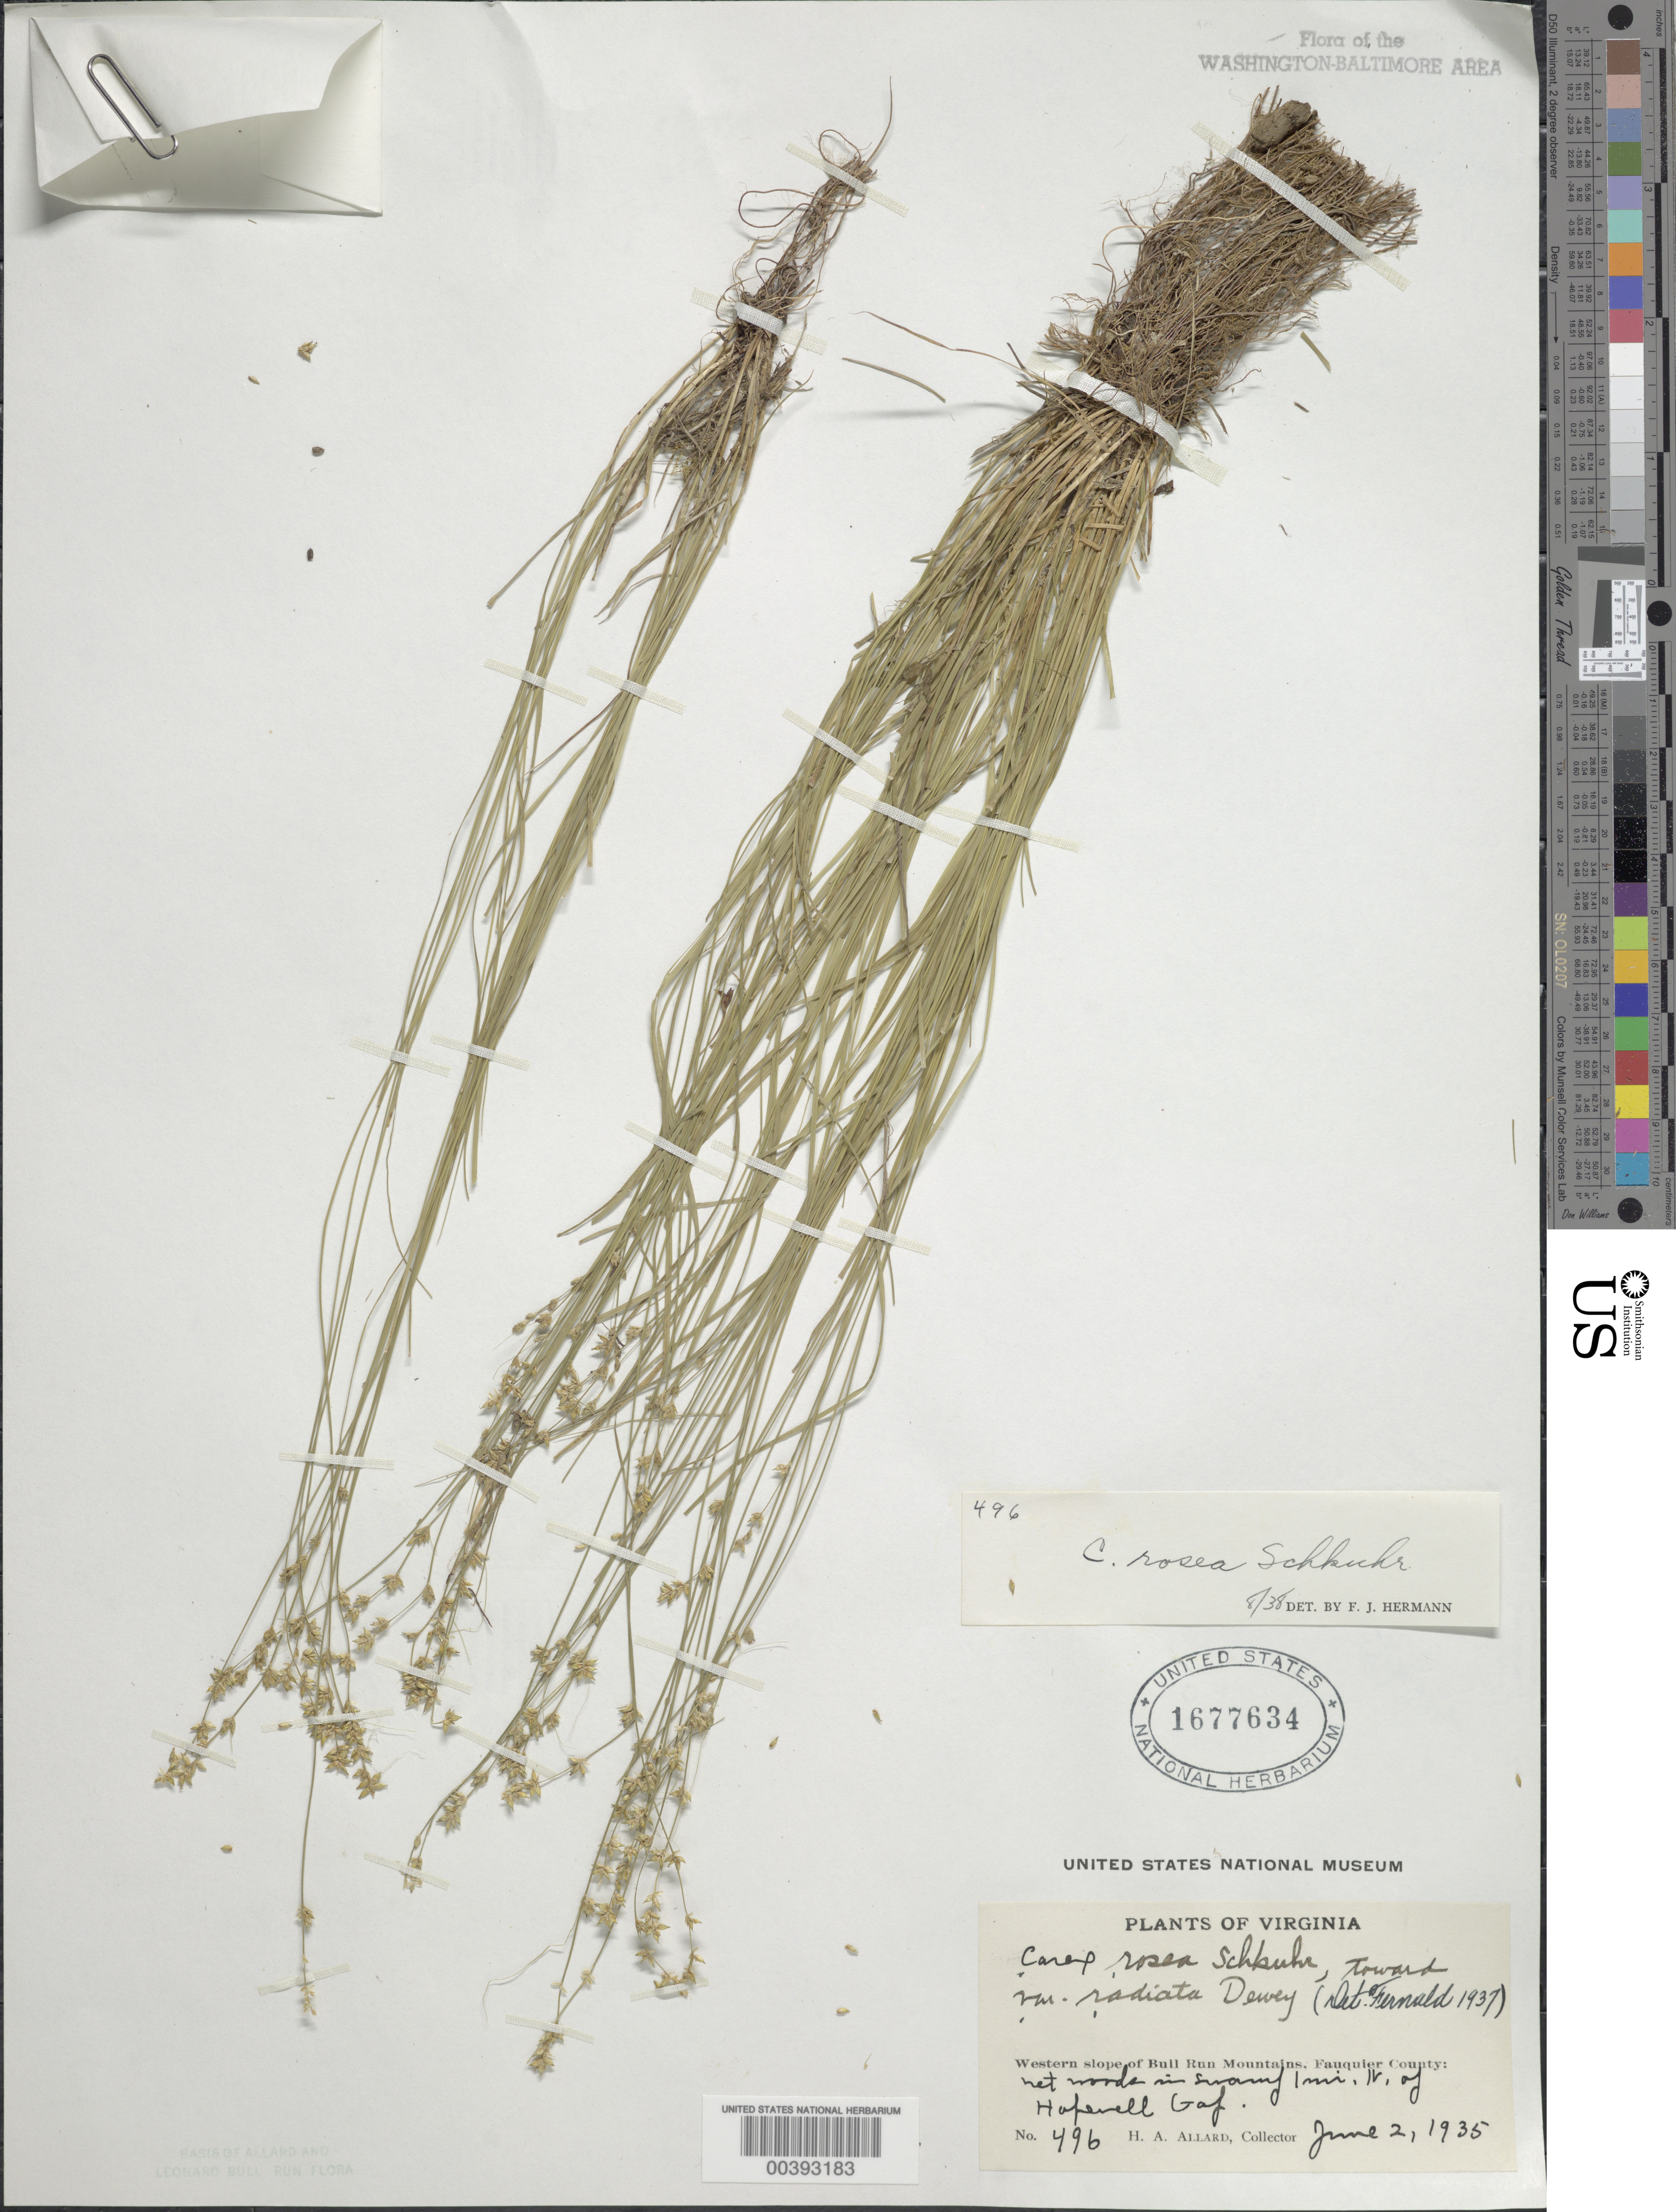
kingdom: Plantae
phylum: Tracheophyta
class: Liliopsida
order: Poales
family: Cyperaceae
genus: Carex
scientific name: Carex rosea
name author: Willd.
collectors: H. A. Allard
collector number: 496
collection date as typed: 02 Jun 1935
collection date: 1935-06-02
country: United States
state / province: Virginia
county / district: Fauquier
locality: North of Hopewell Gap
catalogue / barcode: US 1677634